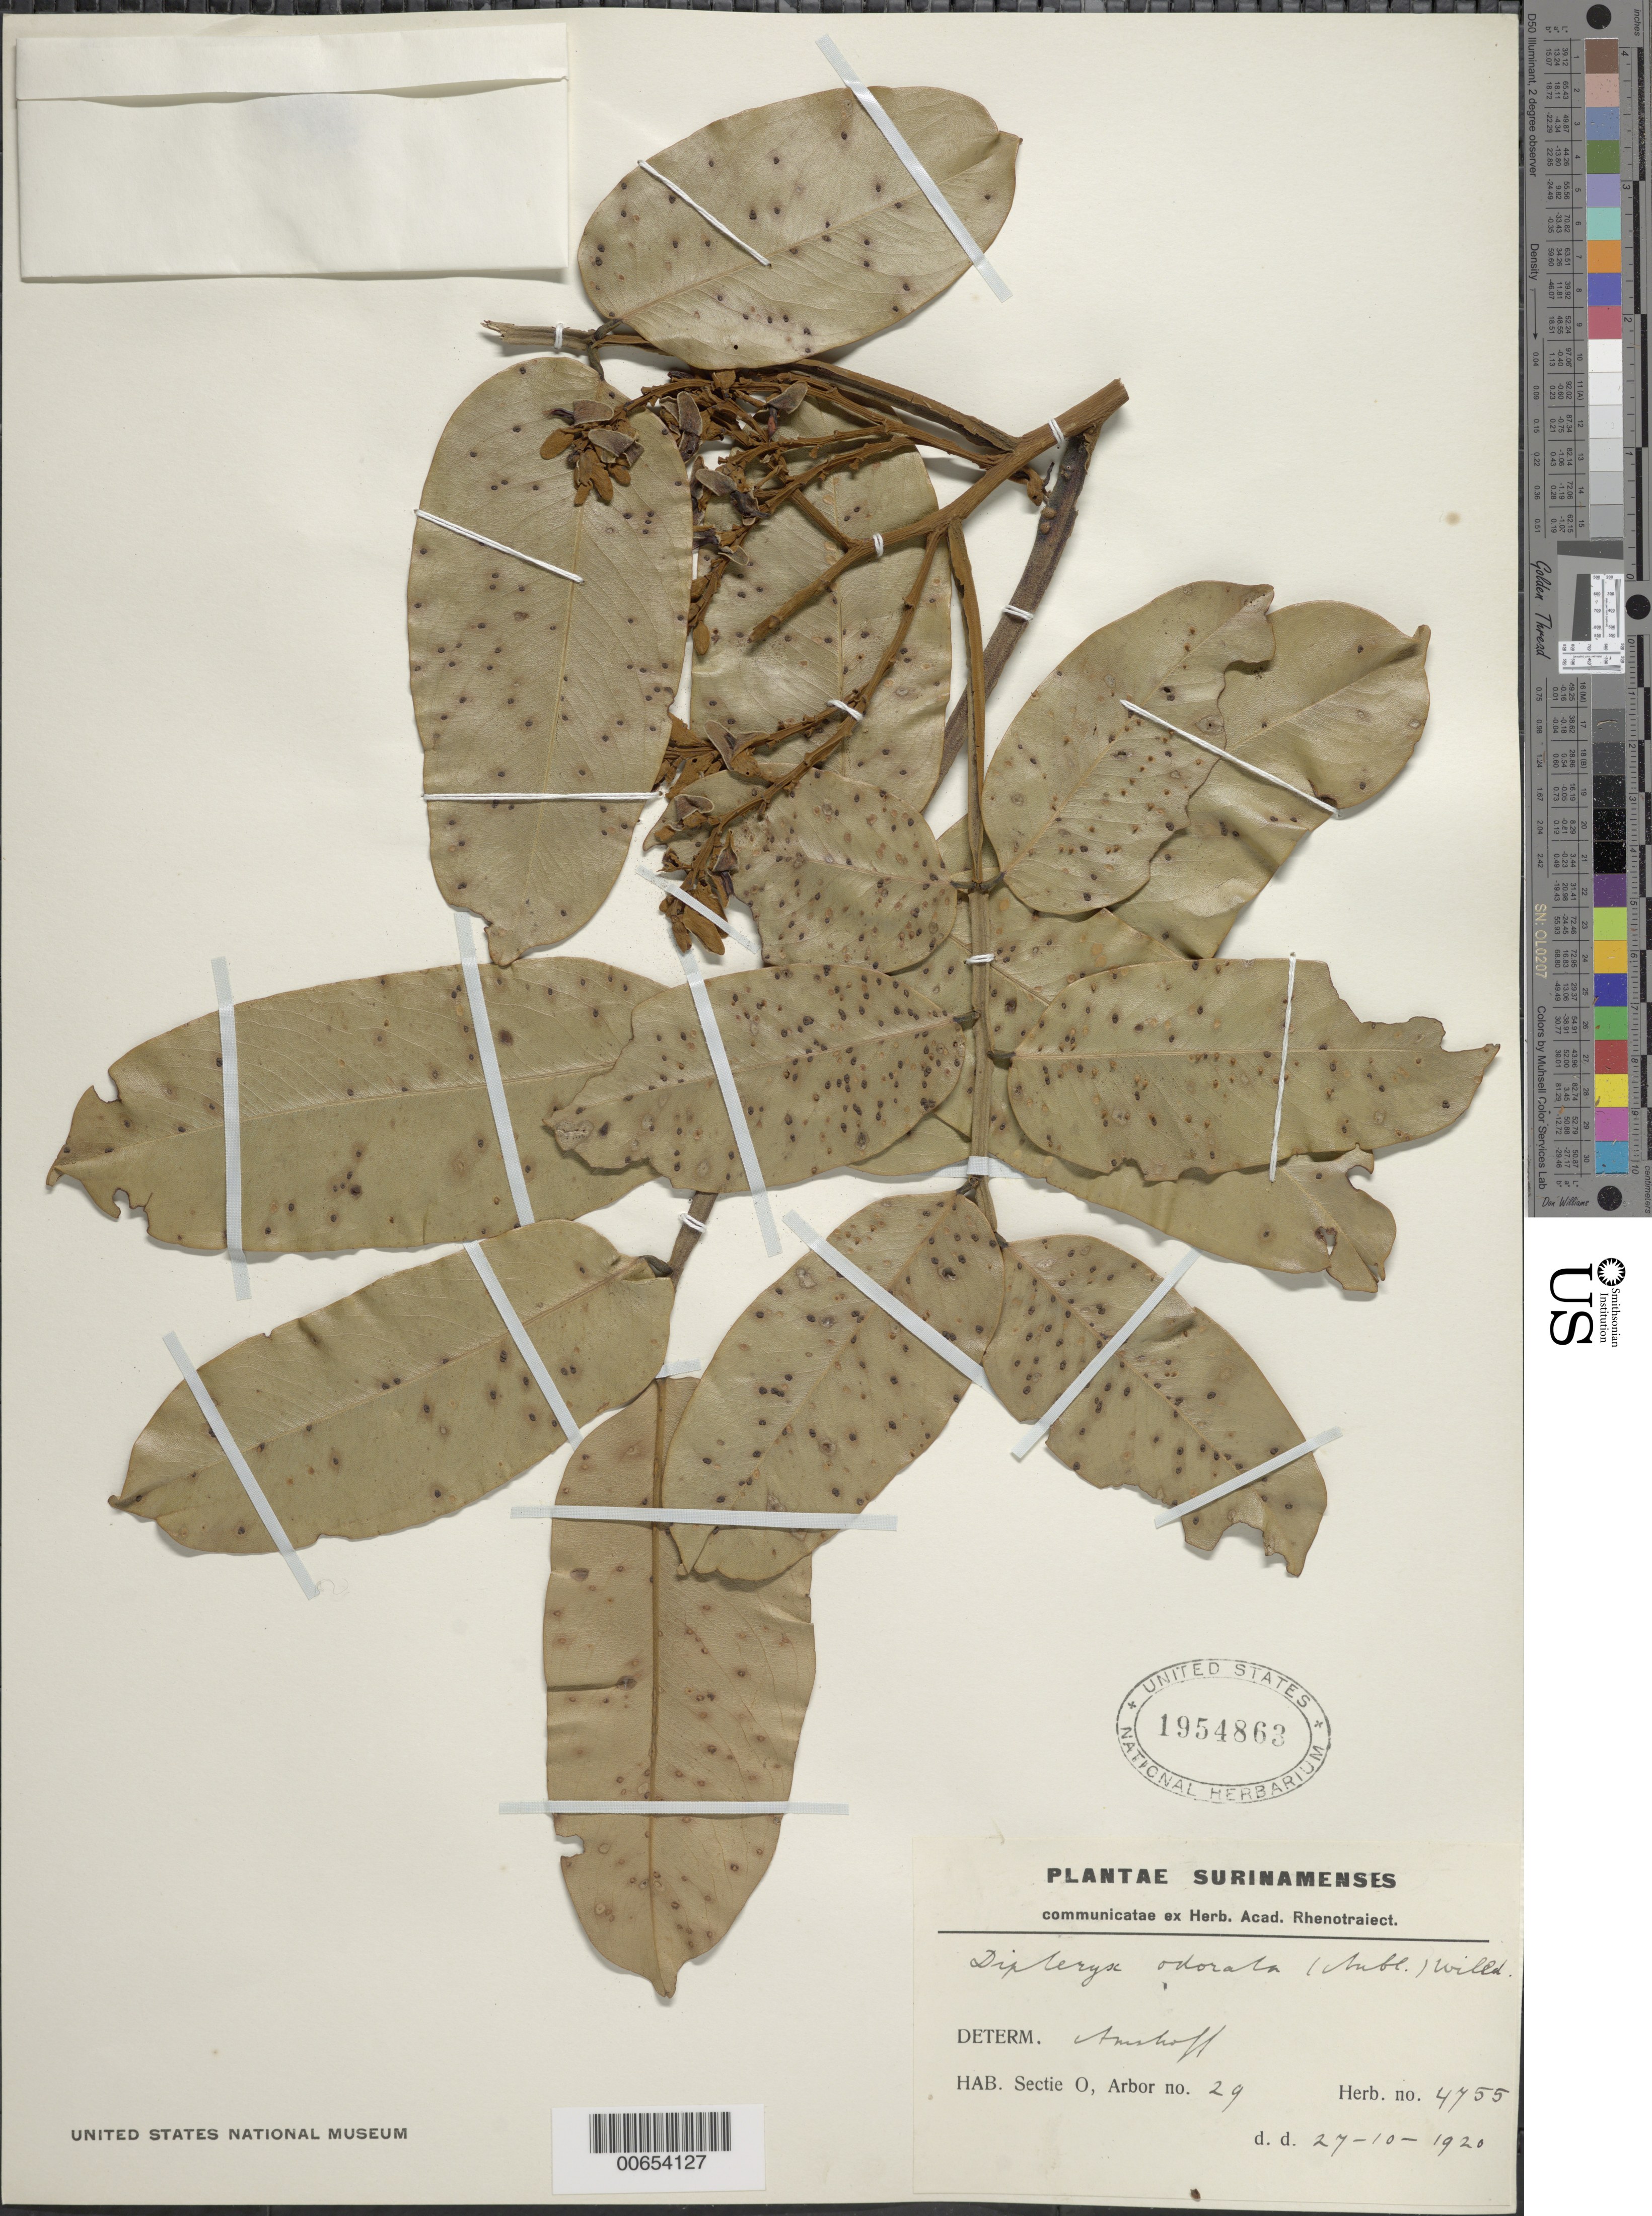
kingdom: Plantae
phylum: Tracheophyta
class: Magnoliopsida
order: Fabales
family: Fabaceae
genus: Dipteryx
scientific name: Dipteryx odorata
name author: (Aubl.) Willd.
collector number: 4755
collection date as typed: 27-Oct-20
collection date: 1920-10-27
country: Suriname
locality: Sectie O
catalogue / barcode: US 1954863